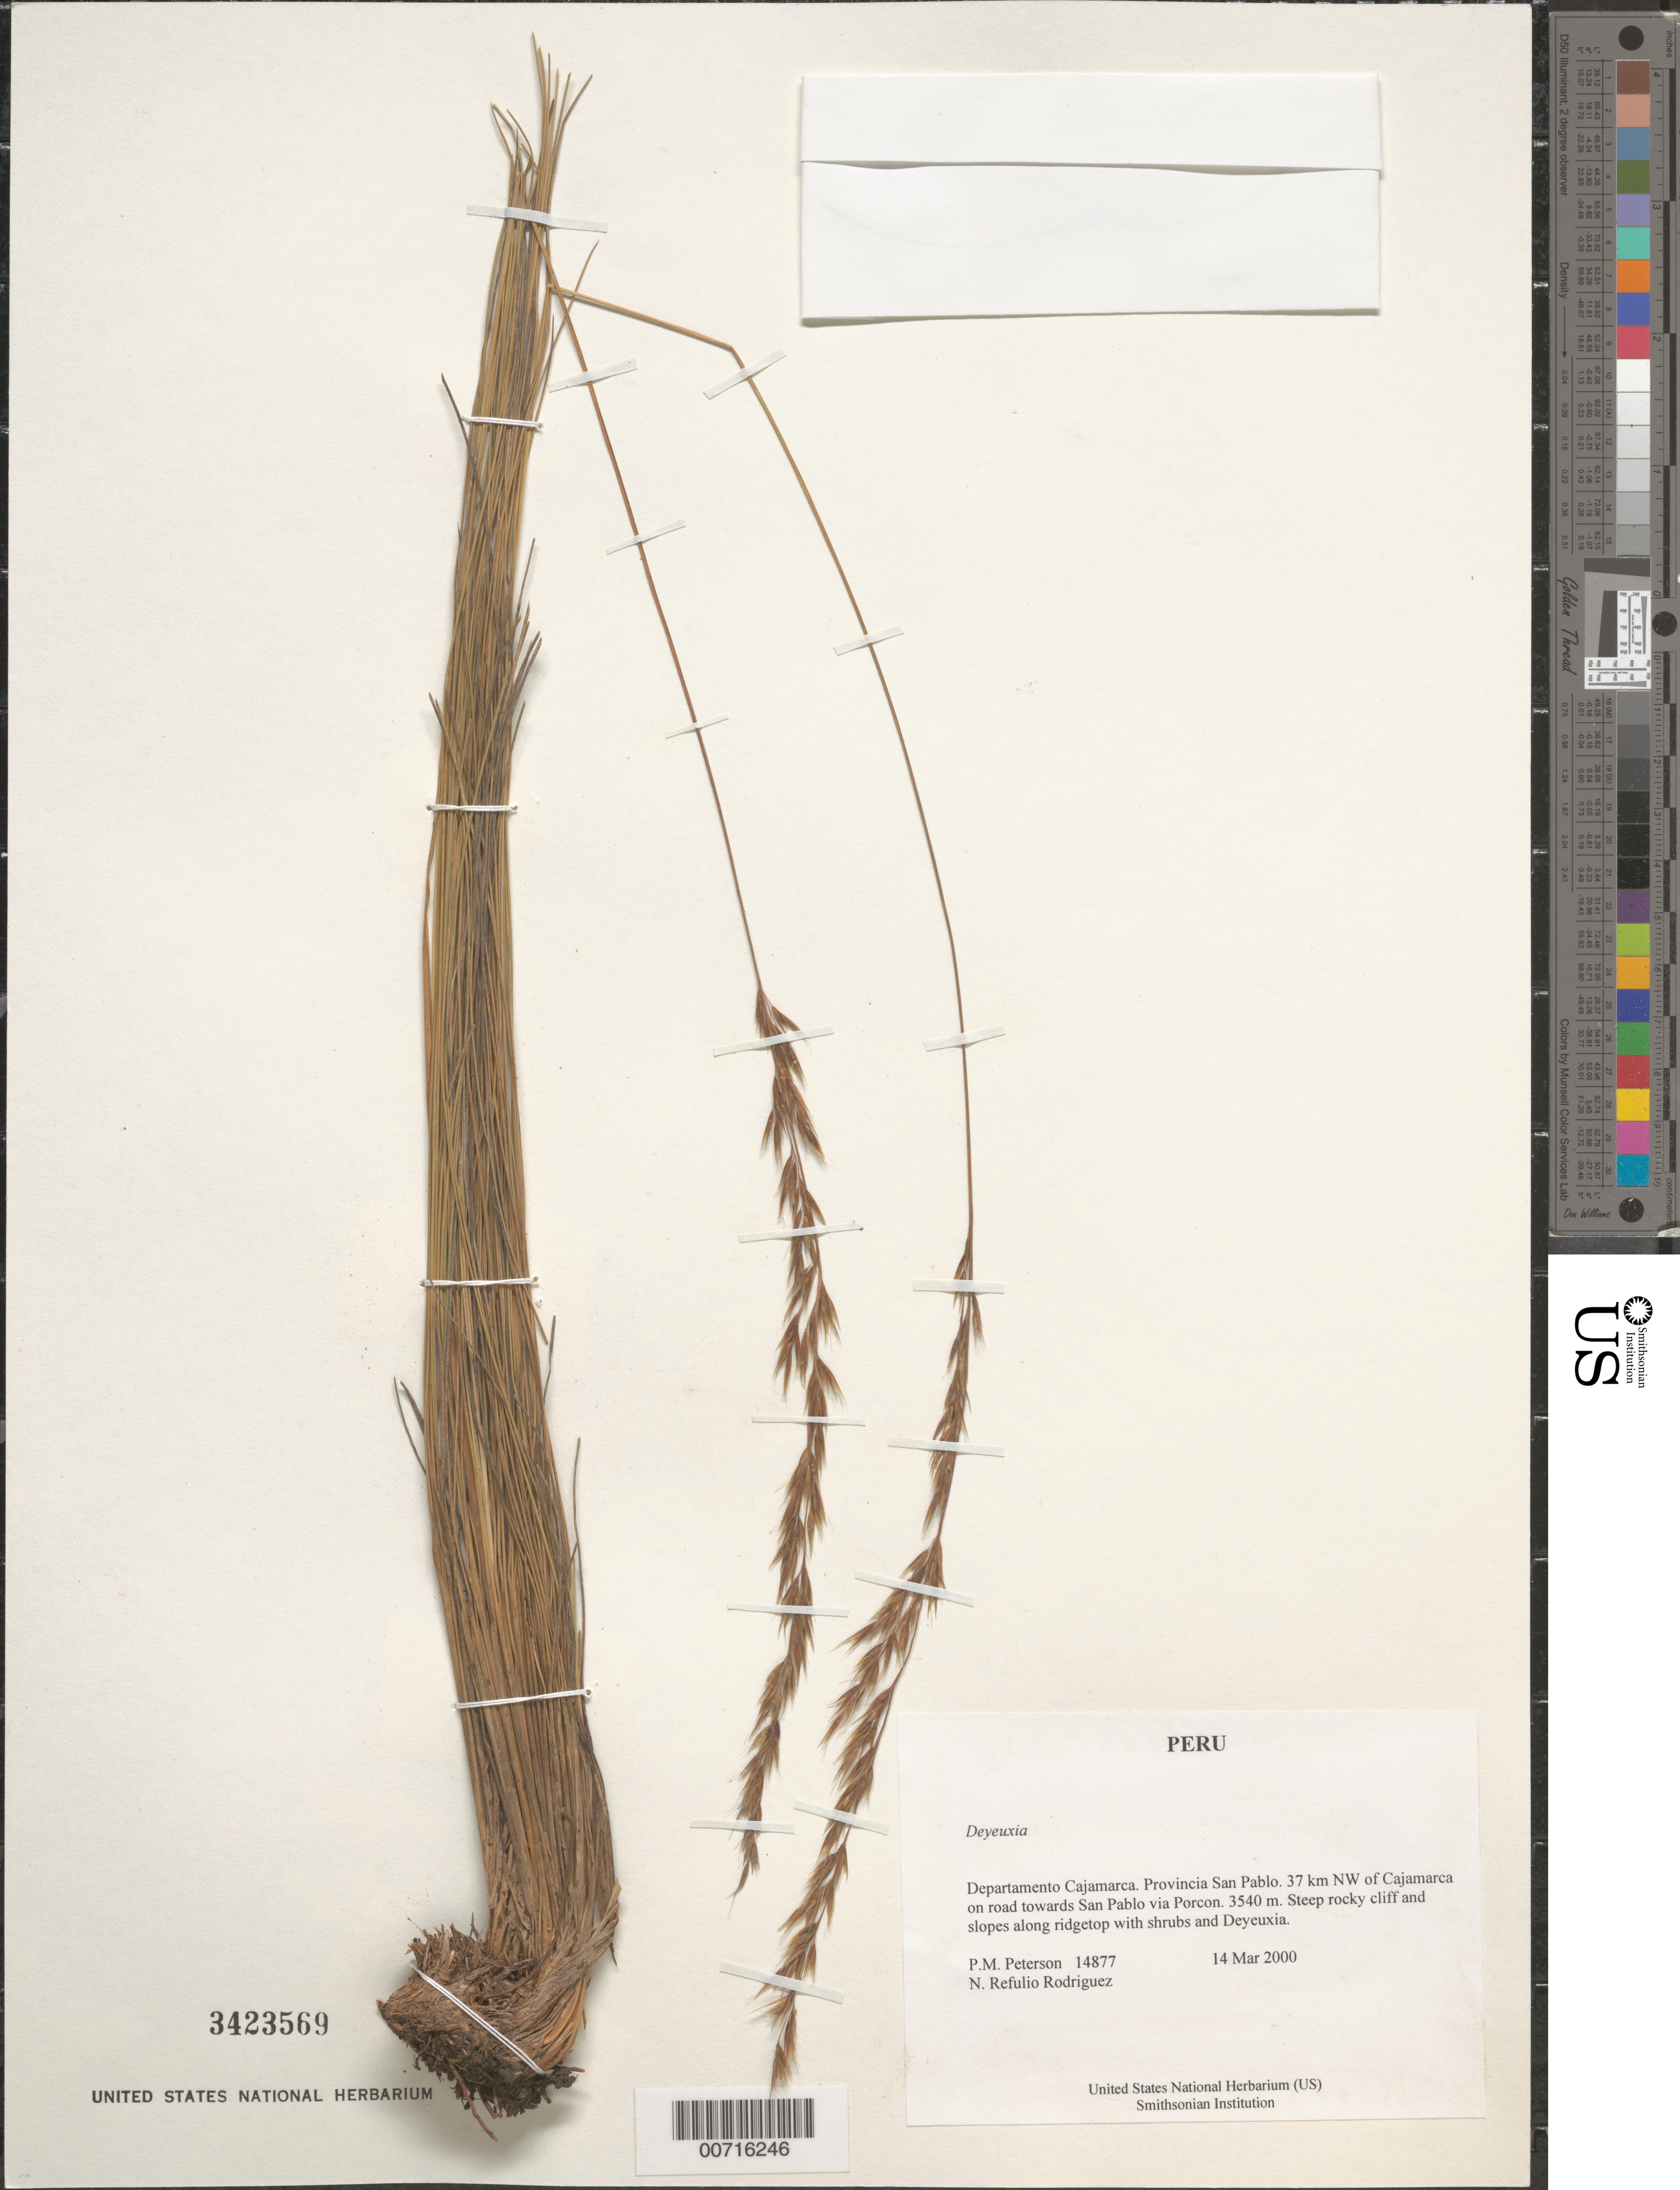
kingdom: Plantae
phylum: Tracheophyta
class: Liliopsida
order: Poales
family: Poaceae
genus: Calamagrostis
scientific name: Calamagrostis sp.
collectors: P. M. Peterson & N. Refulio-Rodríguez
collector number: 14877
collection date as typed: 14 Mar 2000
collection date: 2000-03-14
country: Peru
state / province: Cajamarca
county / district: San Pablo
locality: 37 km NW of Cajamarca on road towards San Pablo via Porcon.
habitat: Steep rocky cliff and slopes along ridgetop with shrubs and Deyeuxia.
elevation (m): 3540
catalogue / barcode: US 3423569